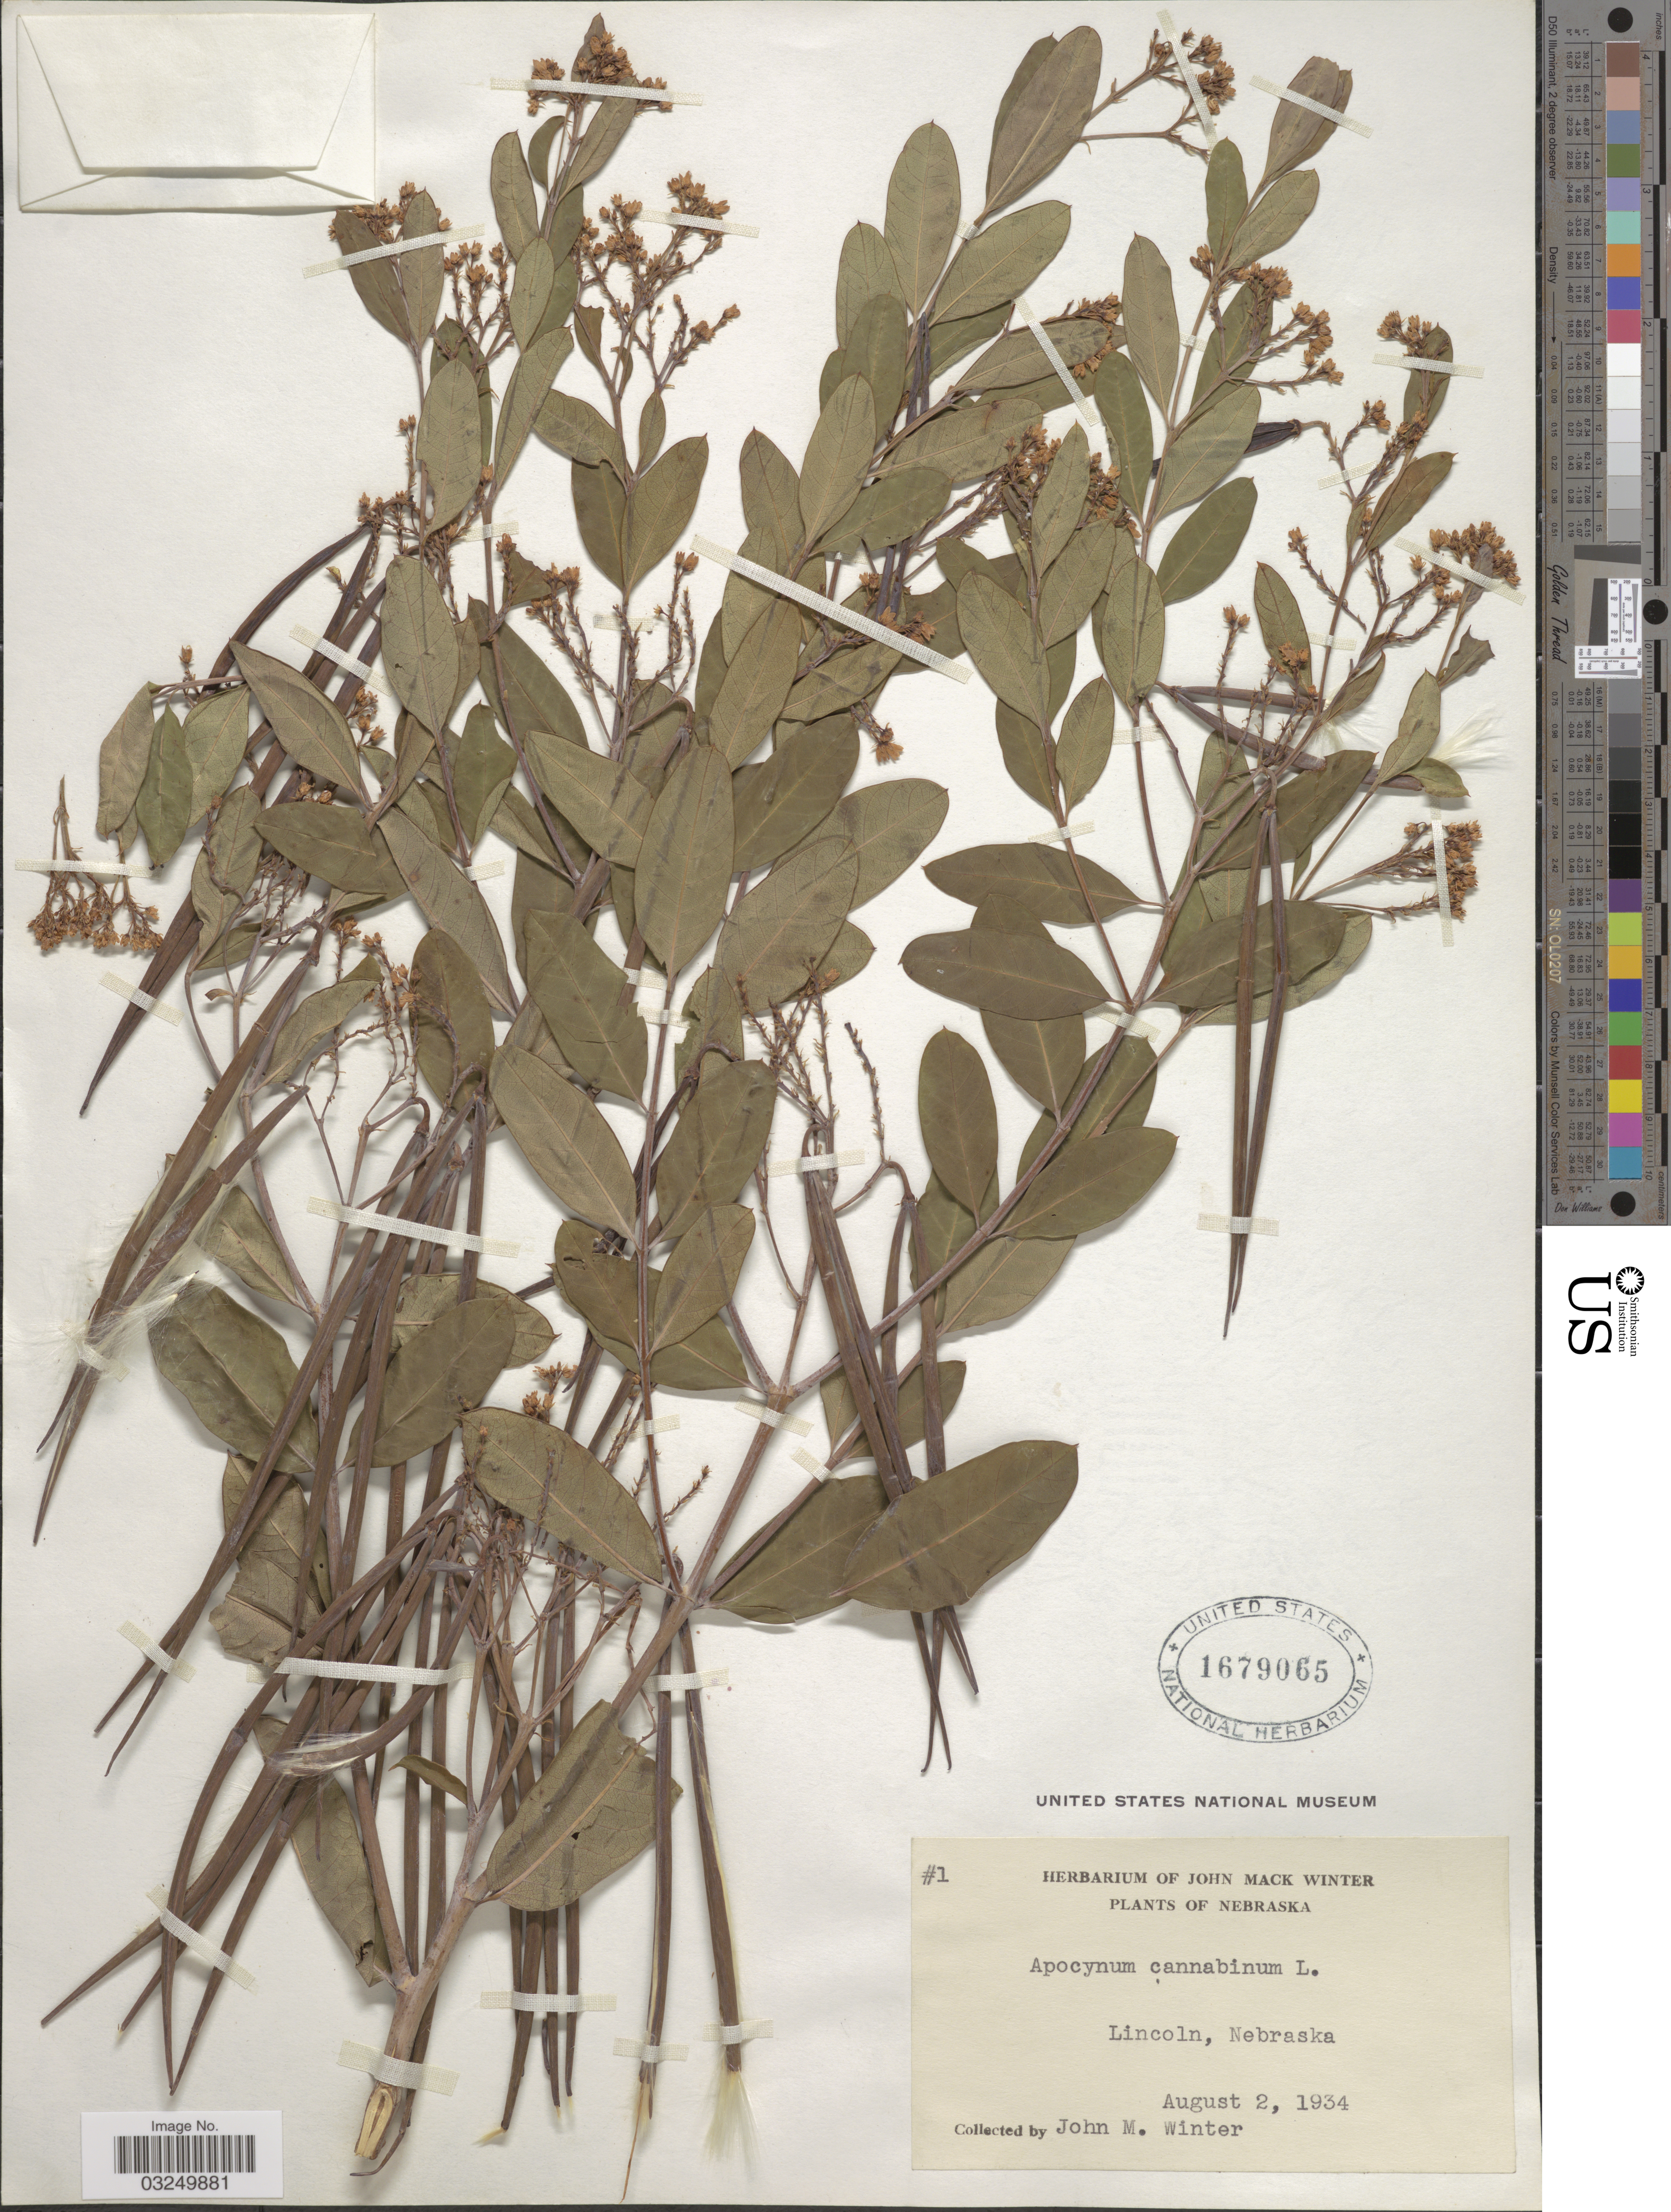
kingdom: Plantae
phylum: Tracheophyta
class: Magnoliopsida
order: Gentianales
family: Apocynaceae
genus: Apocynum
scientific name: Apocynum cannabinum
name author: L.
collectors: J. M. Winter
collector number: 1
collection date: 1934-08-02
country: United States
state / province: Nebraska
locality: Lincoln.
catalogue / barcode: US 1679065